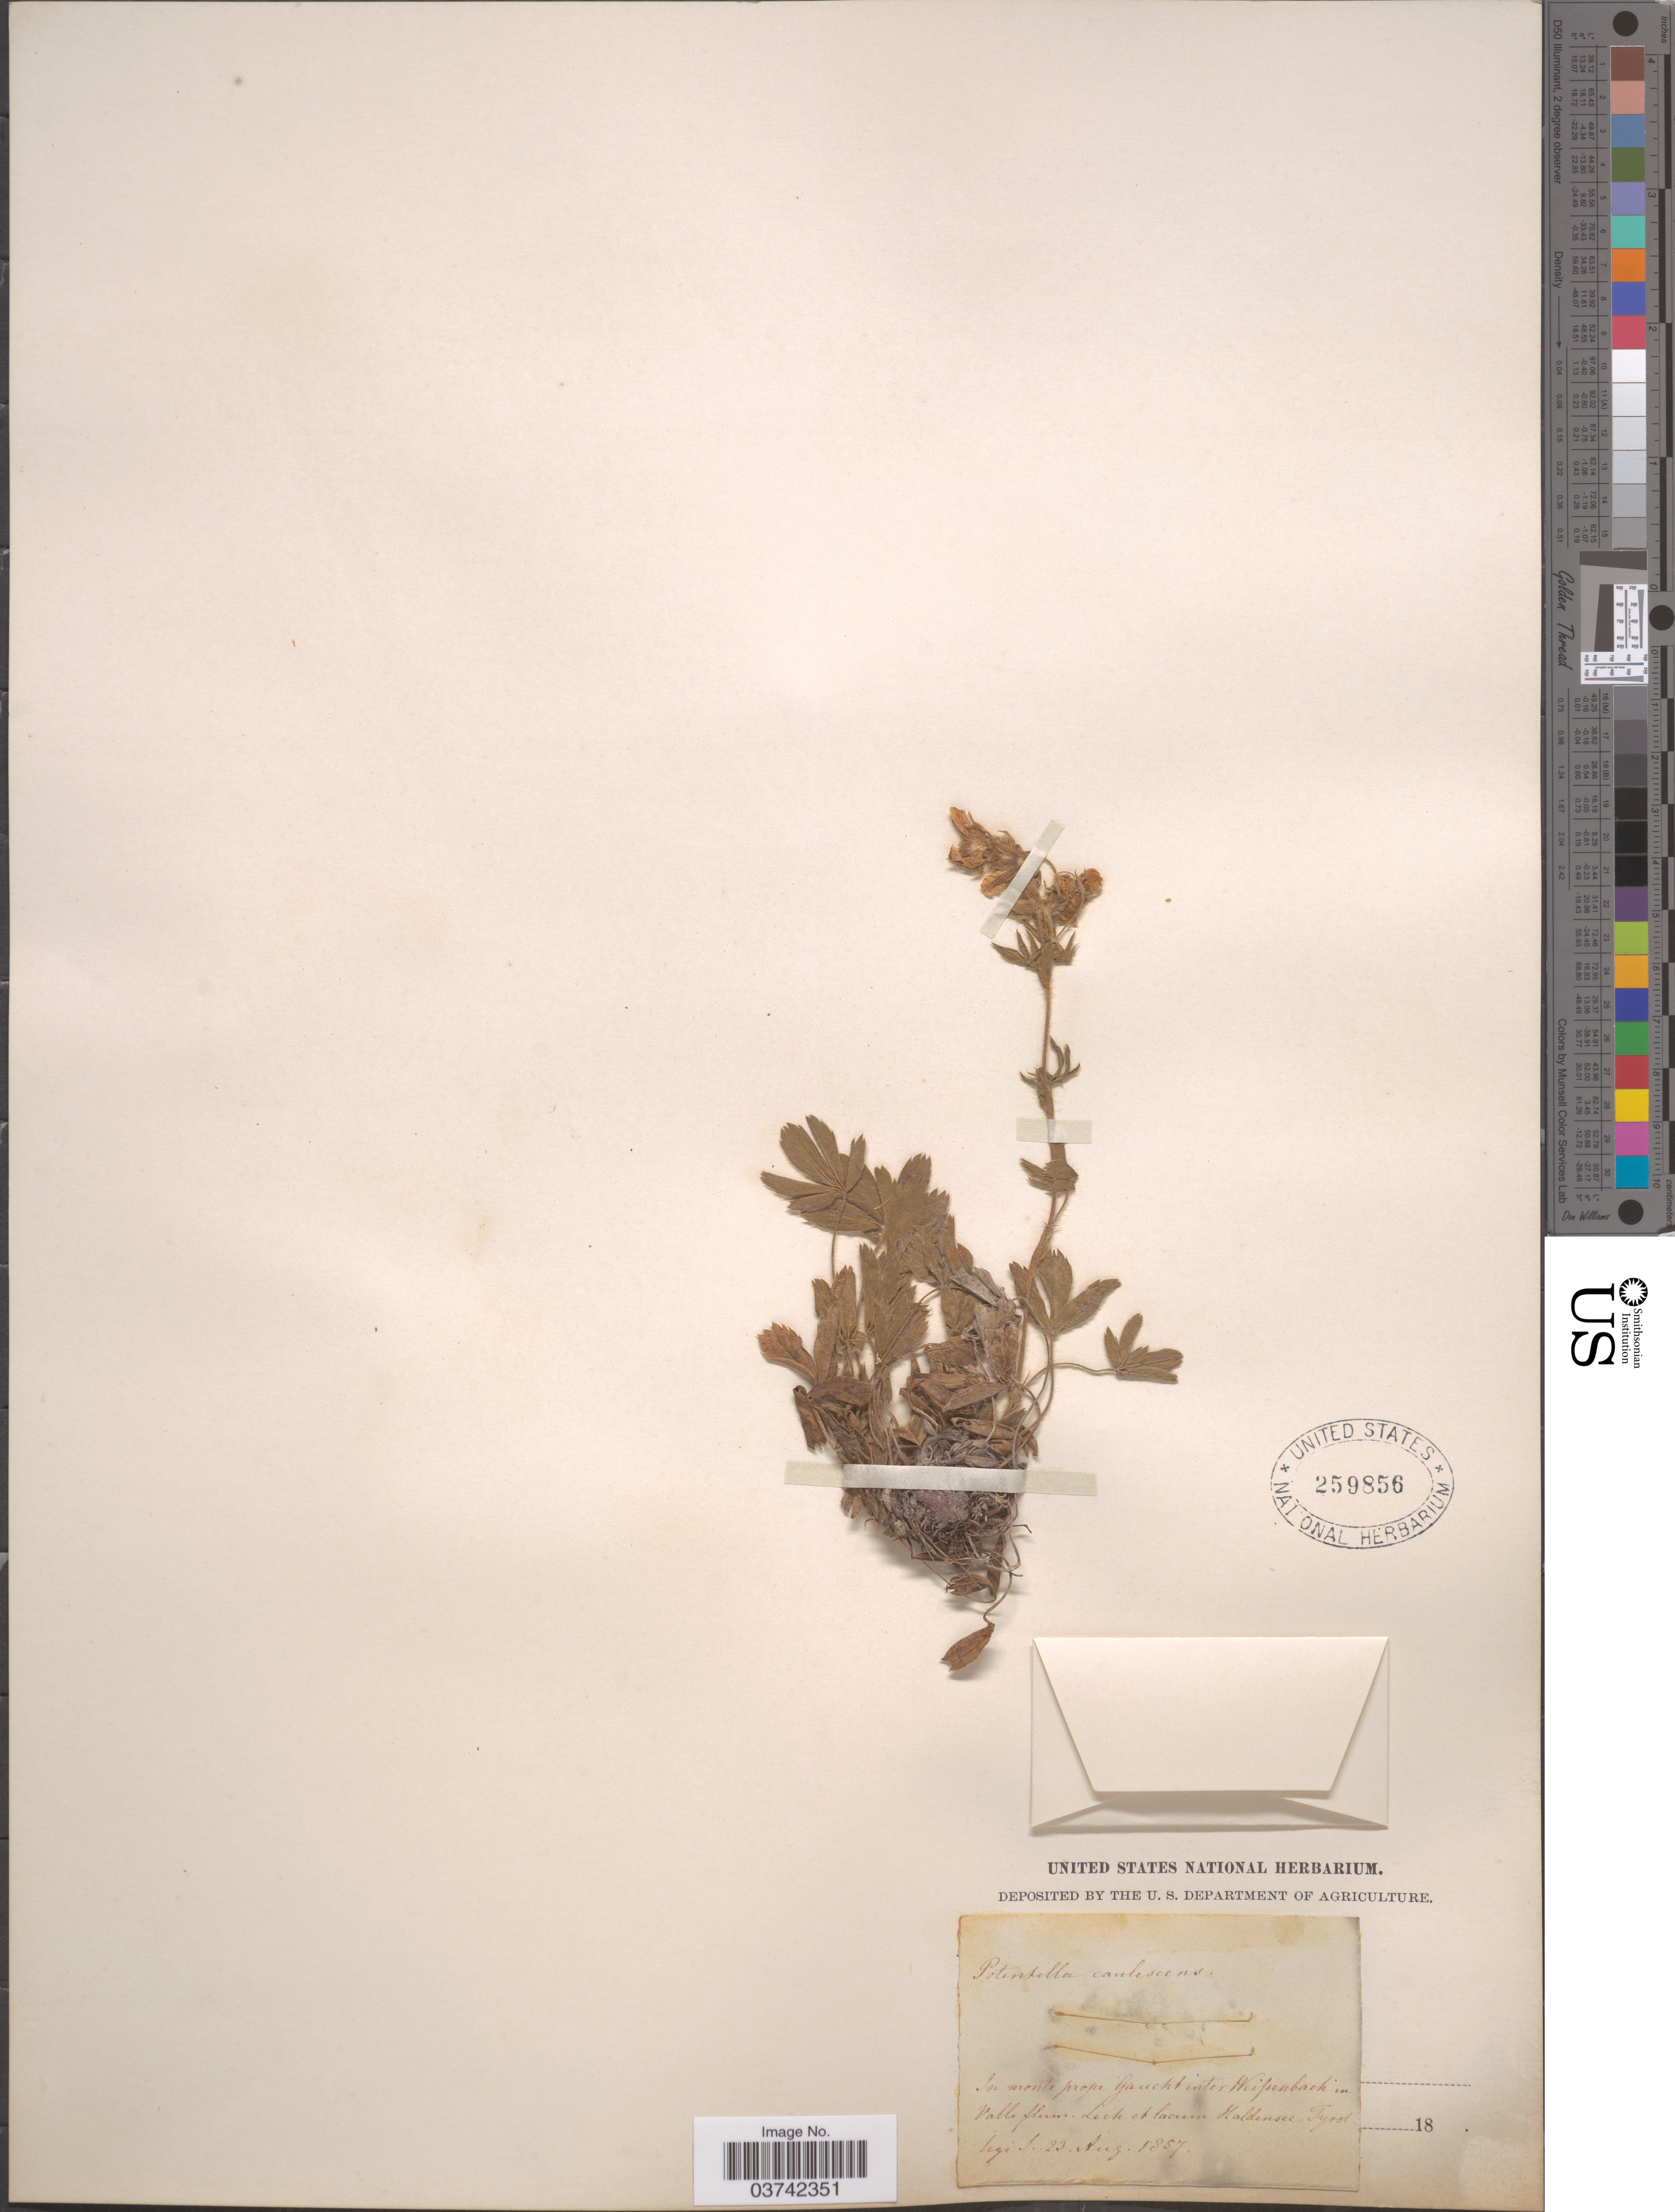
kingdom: Plantae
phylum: Tracheophyta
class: Magnoliopsida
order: Rosales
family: Rosaceae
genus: Potentilla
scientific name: Potentilla caulescens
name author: L.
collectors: ex herb. United States National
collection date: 1857-08-23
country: Austria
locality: In monte prope Gaucht inter Weissenbach in Valle flum. Lech et lacum Haldensee, Tyrol.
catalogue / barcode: US 259856